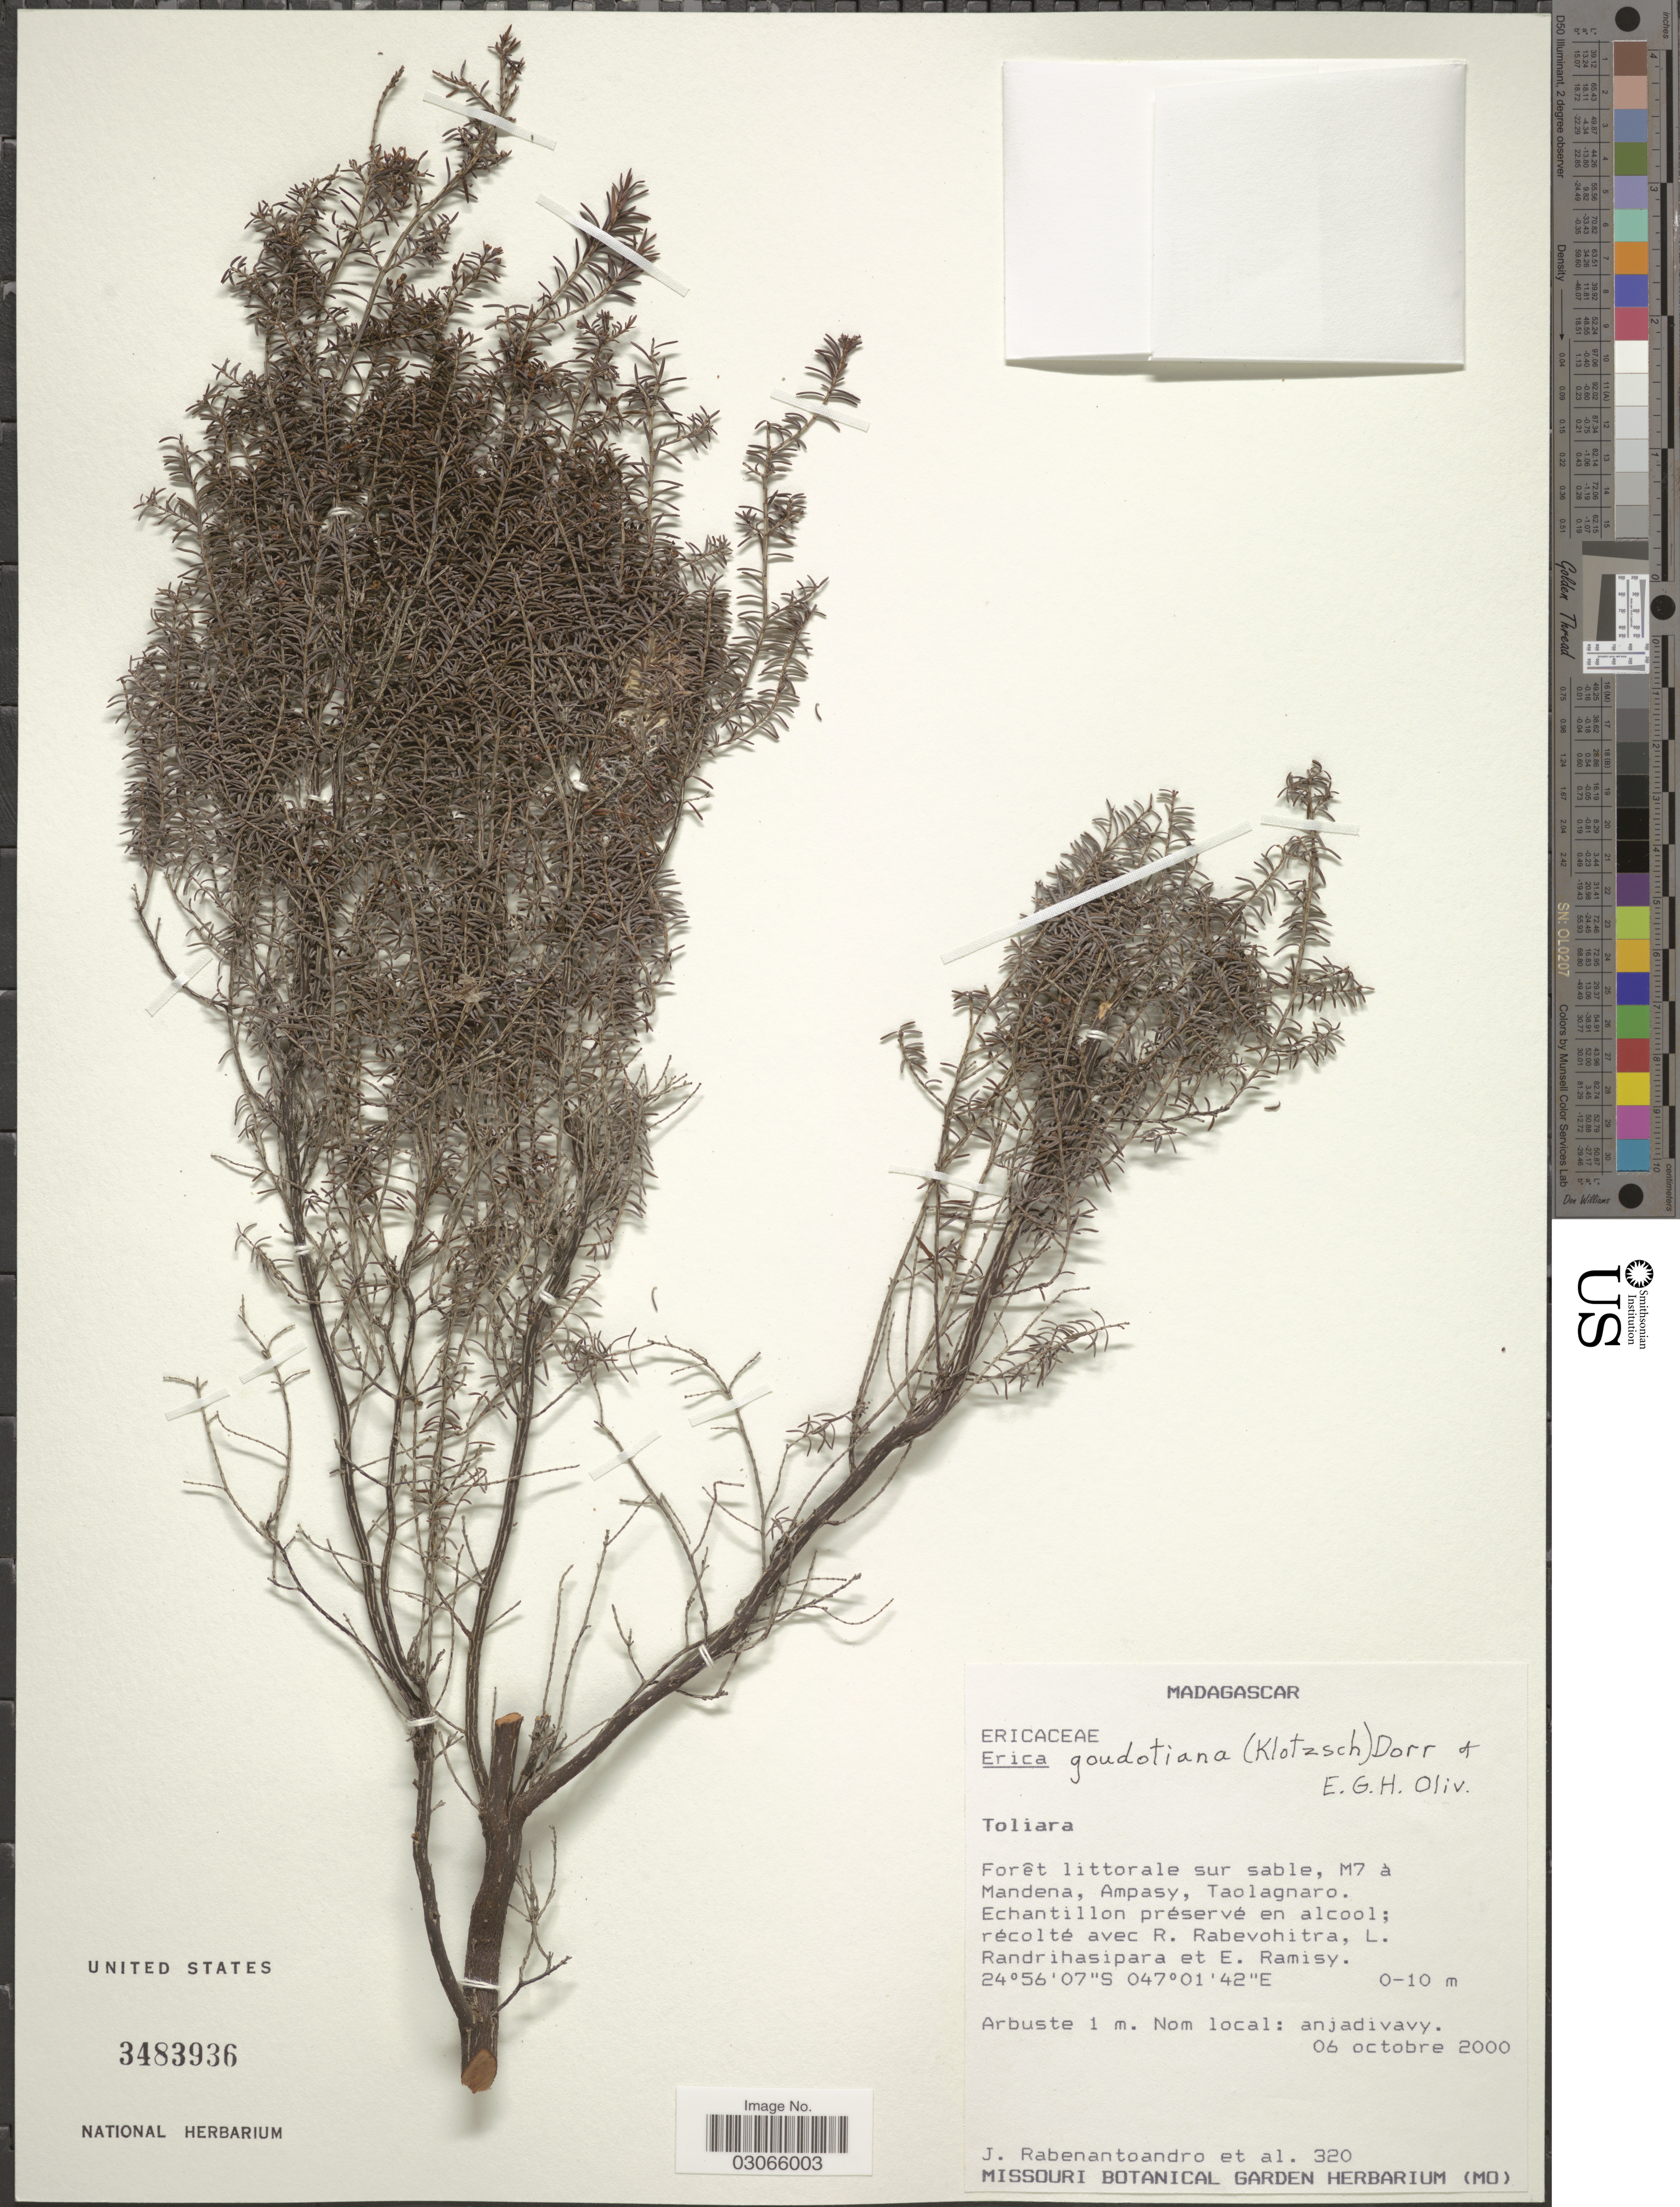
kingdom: Plantae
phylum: Tracheophyta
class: Magnoliopsida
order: Ericales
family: Ericaceae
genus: Erica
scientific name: Erica goudotiana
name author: (Klotzsch) Dorr & E.G.H. Oliv.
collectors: J. Rabenantoandro, R. Rabevohitra, L. Randrihasipara & E. Ramisy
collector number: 320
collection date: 2000-10-06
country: Madagascar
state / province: Anosy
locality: Forêt littorale sur sable, M7 à Mandena, Ampasy, Taolagnaro.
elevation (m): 0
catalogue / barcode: US 3483936